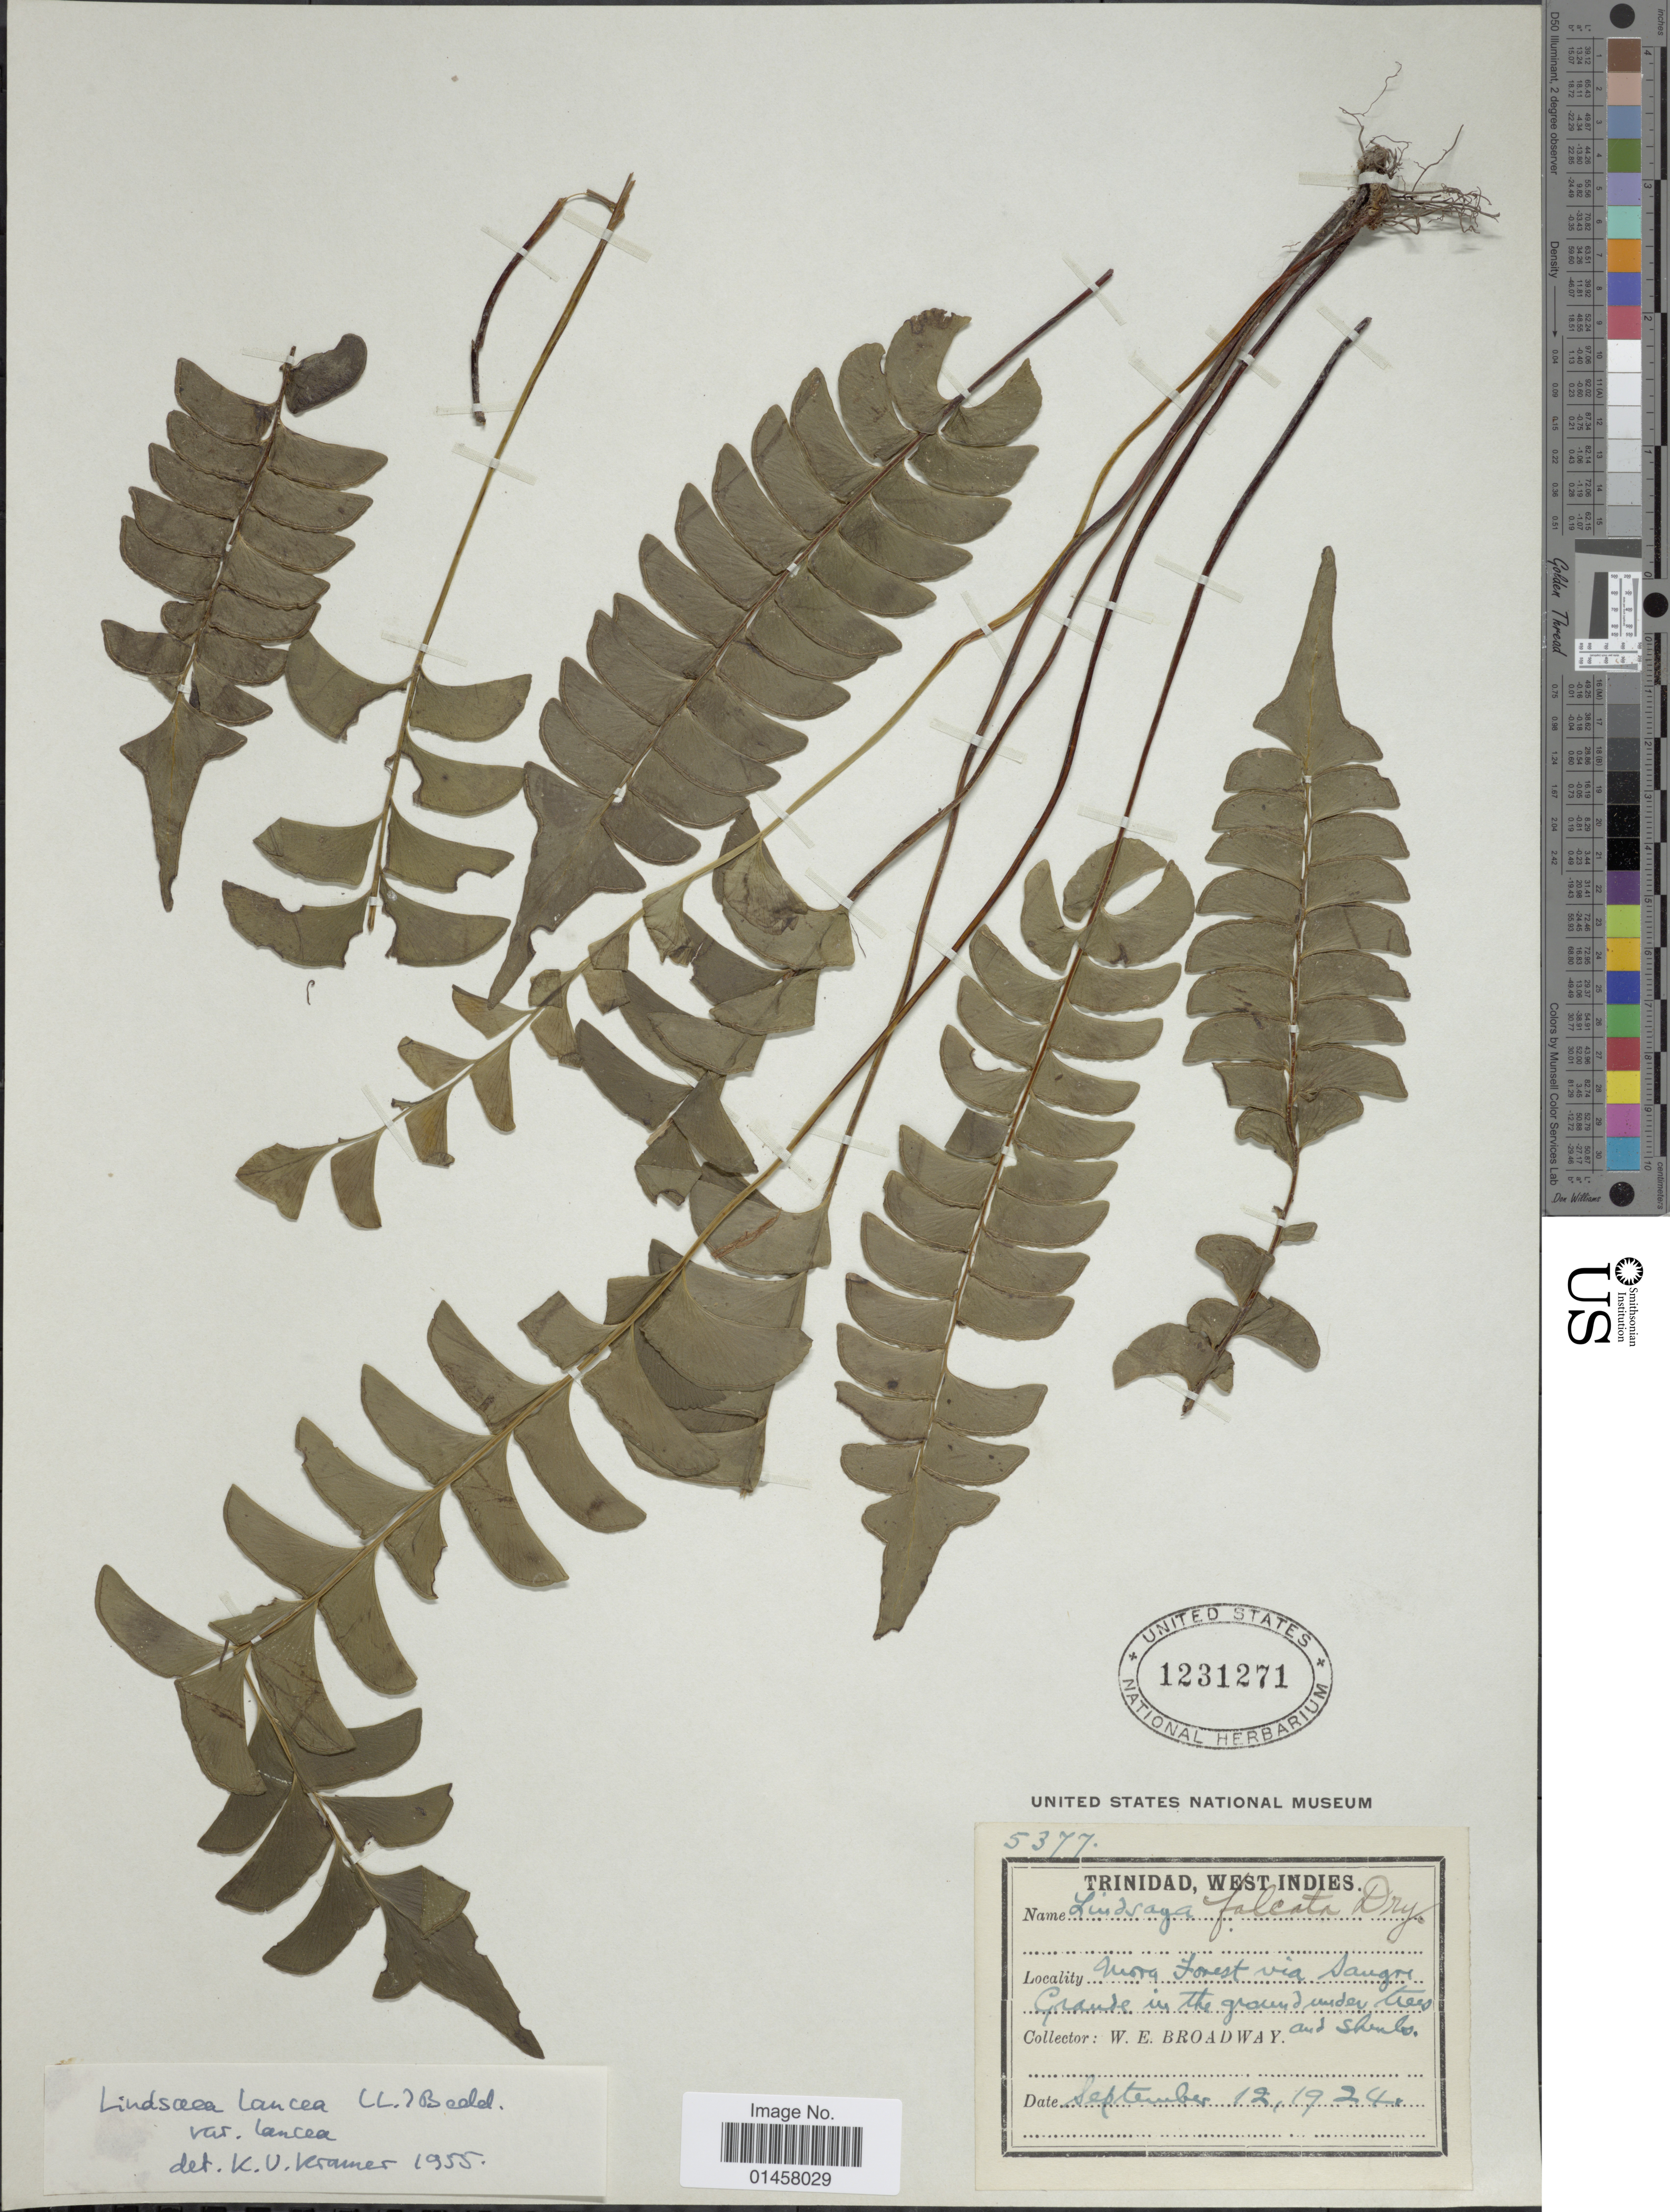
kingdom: Plantae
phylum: Tracheophyta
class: Polypodiopsida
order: Polypodiales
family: Lindsaeaceae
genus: Lindsaea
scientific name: Lindsaea lancea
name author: (L.) Bedd.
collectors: W. E. Broadway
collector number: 5377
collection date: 1924-09-12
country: Trinidad and Tobago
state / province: Trinidad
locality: Mora Forest via Sangre Grande in the ground under trees and shrubs.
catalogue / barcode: US 1231271